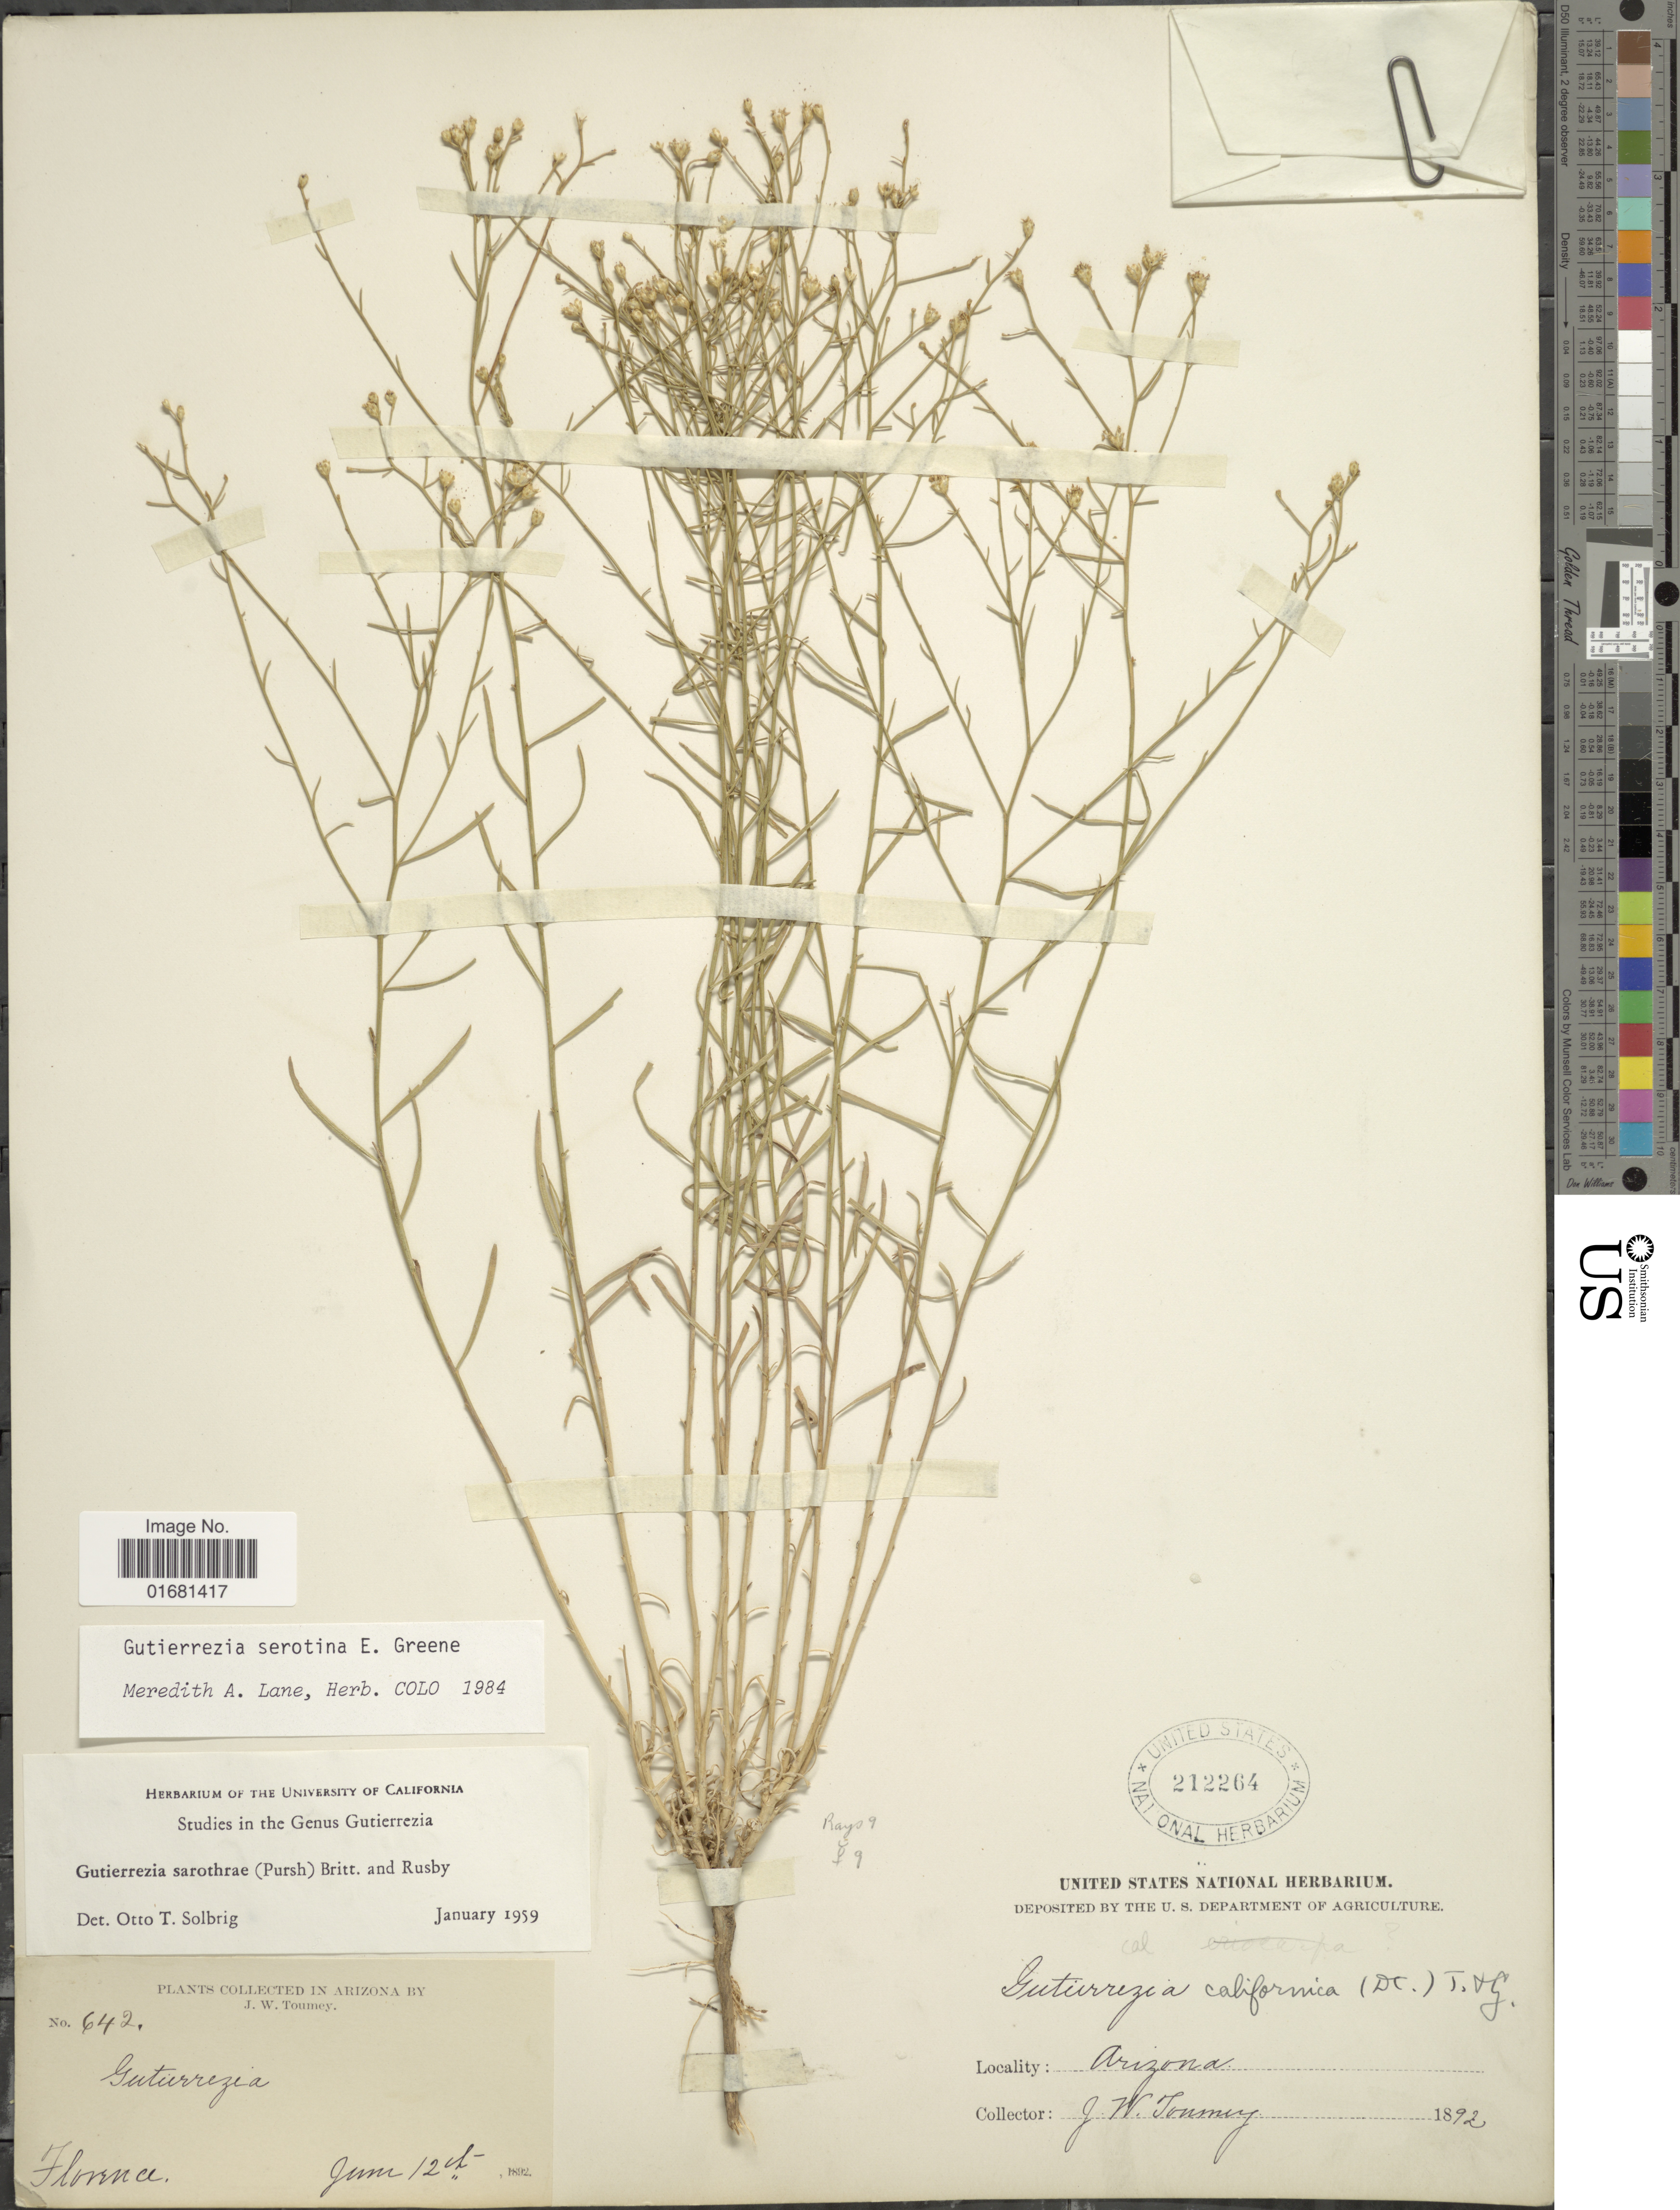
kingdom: Plantae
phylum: Tracheophyta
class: Magnoliopsida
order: Asterales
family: Asteraceae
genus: Gutierrezia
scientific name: Gutierrezia serotina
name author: Greene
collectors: J. W. Toumey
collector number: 642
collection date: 1892-06-12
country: United States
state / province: Arizona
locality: Florence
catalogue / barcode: US 212264